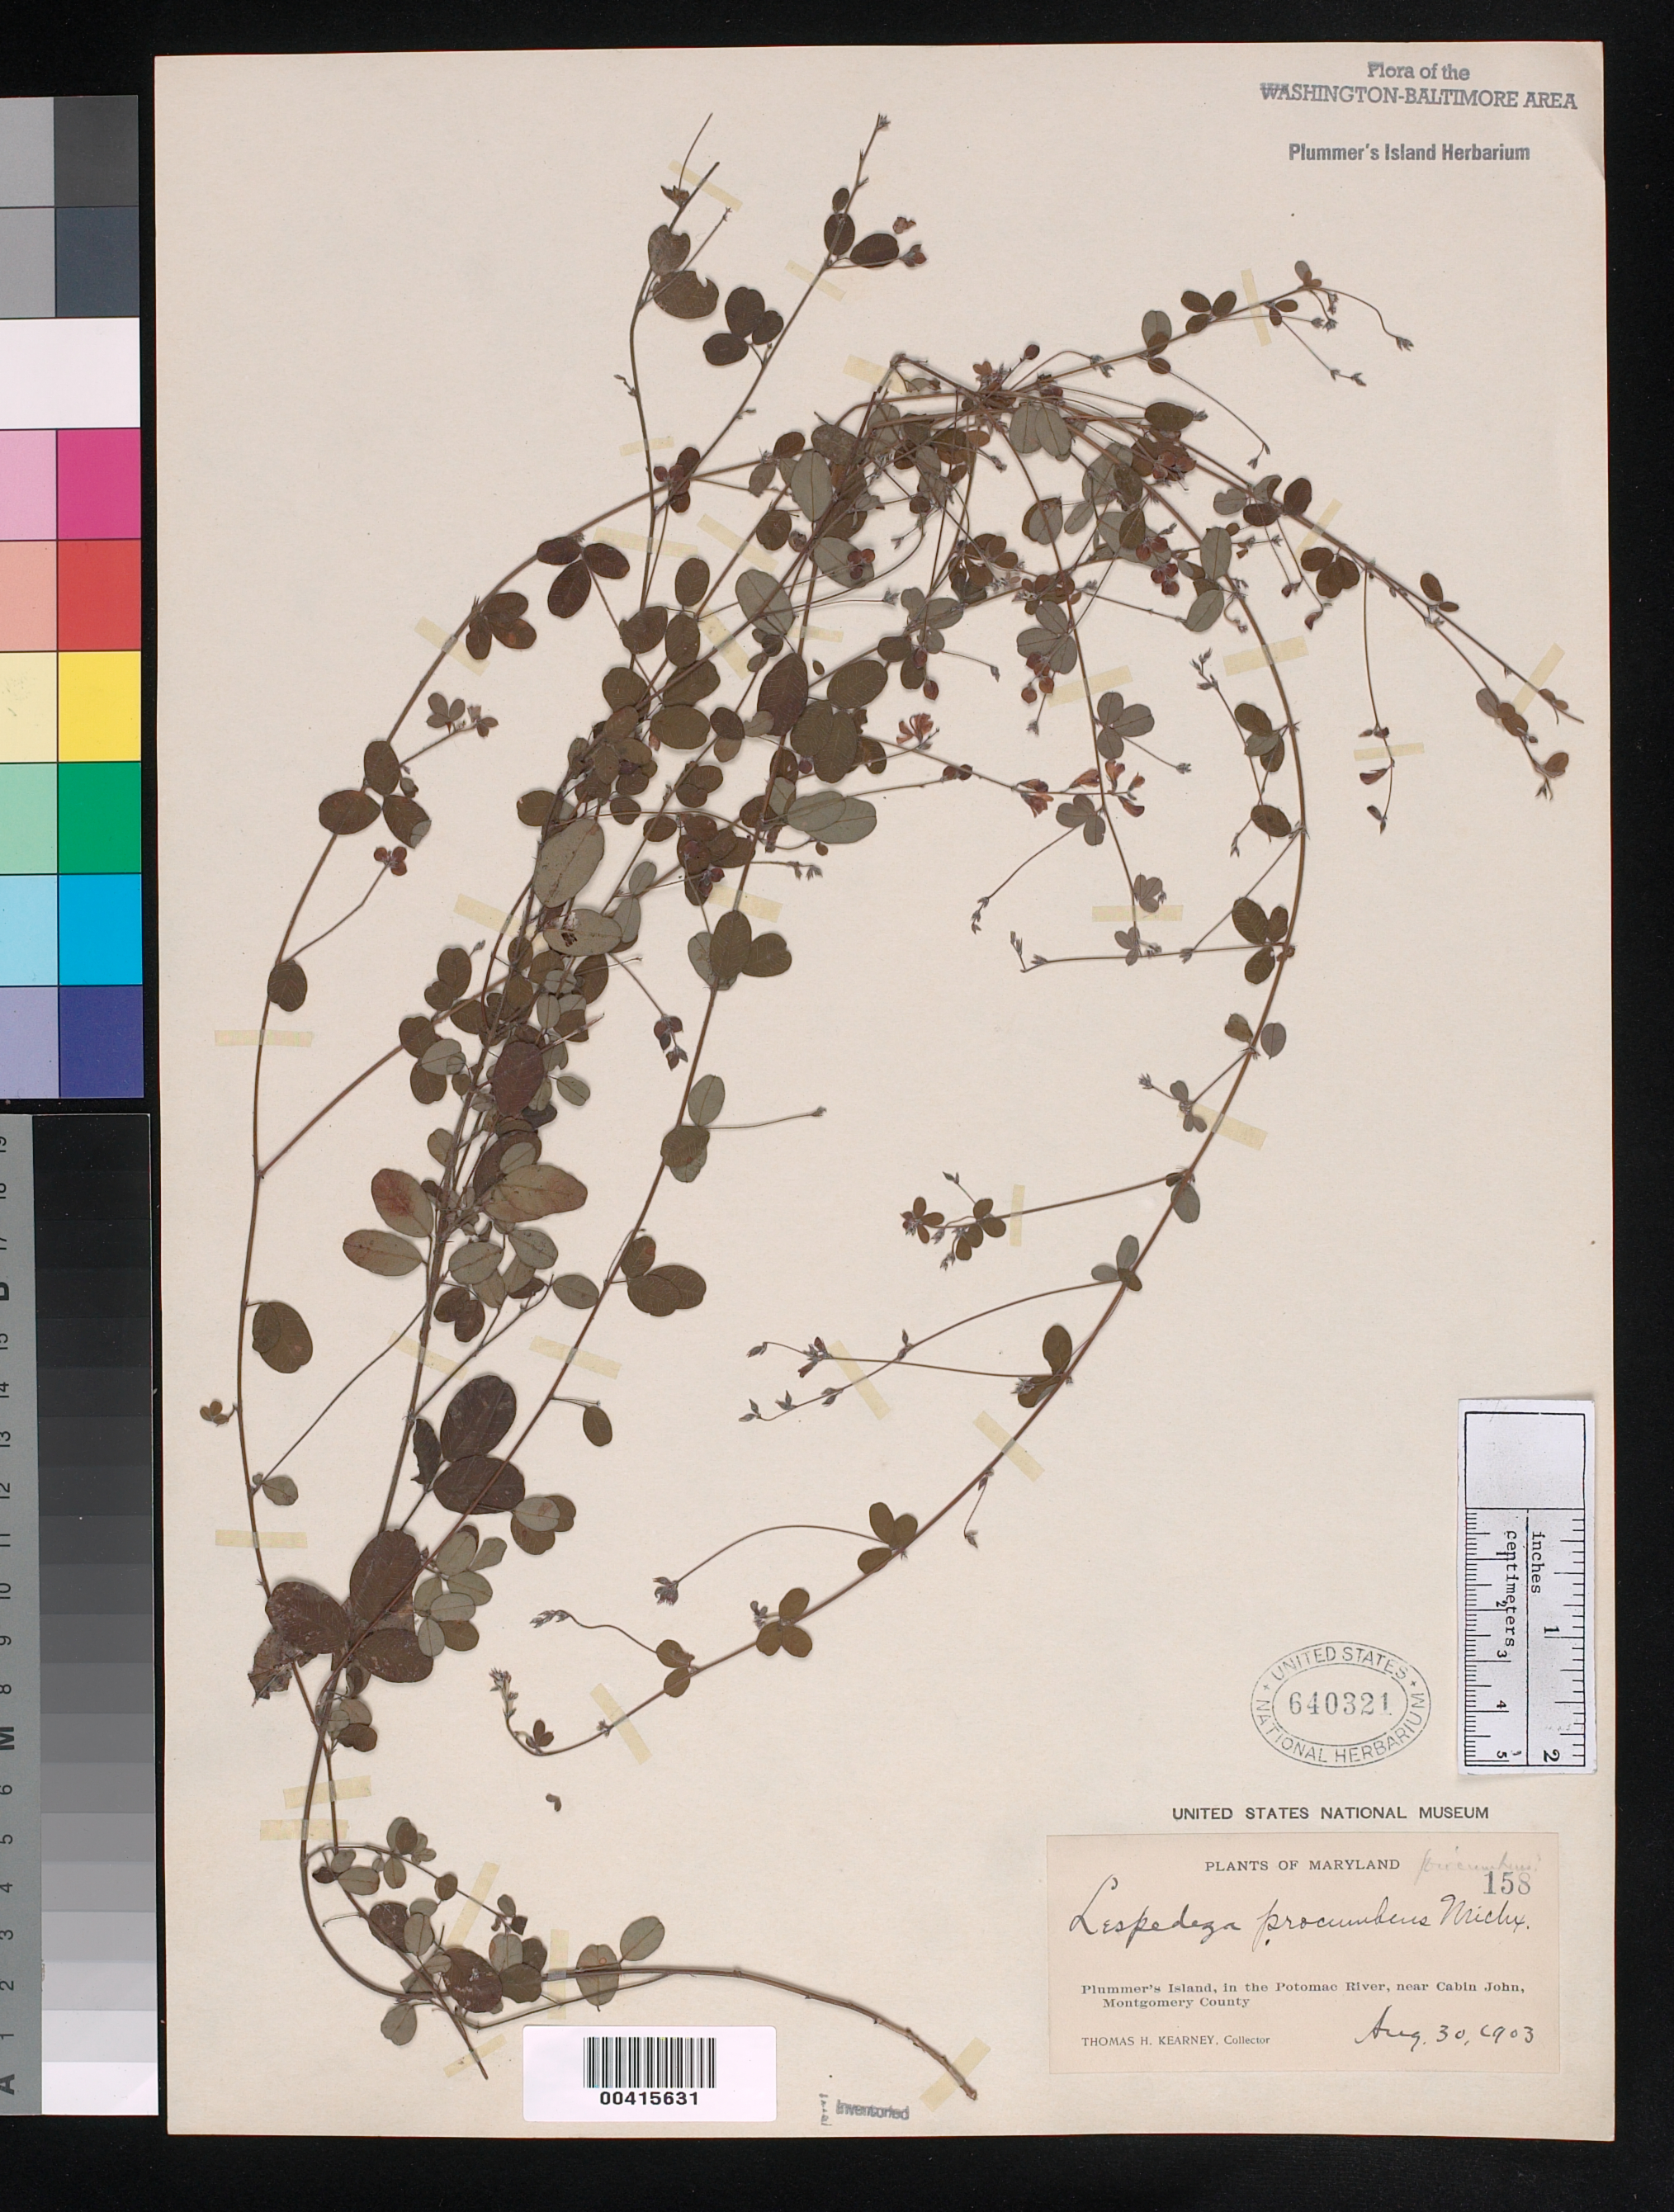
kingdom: Plantae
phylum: Tracheophyta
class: Magnoliopsida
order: Fabales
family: Fabaceae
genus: Lespedeza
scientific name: Lespedeza procumbens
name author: Michx.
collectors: T. H. Kearney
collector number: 158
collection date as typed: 30 Aug 1903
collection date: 1903-08-30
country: United States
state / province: Maryland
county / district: Montgomery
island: Plummers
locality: Plummer's Island C. & O. Canal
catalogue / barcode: US 640321